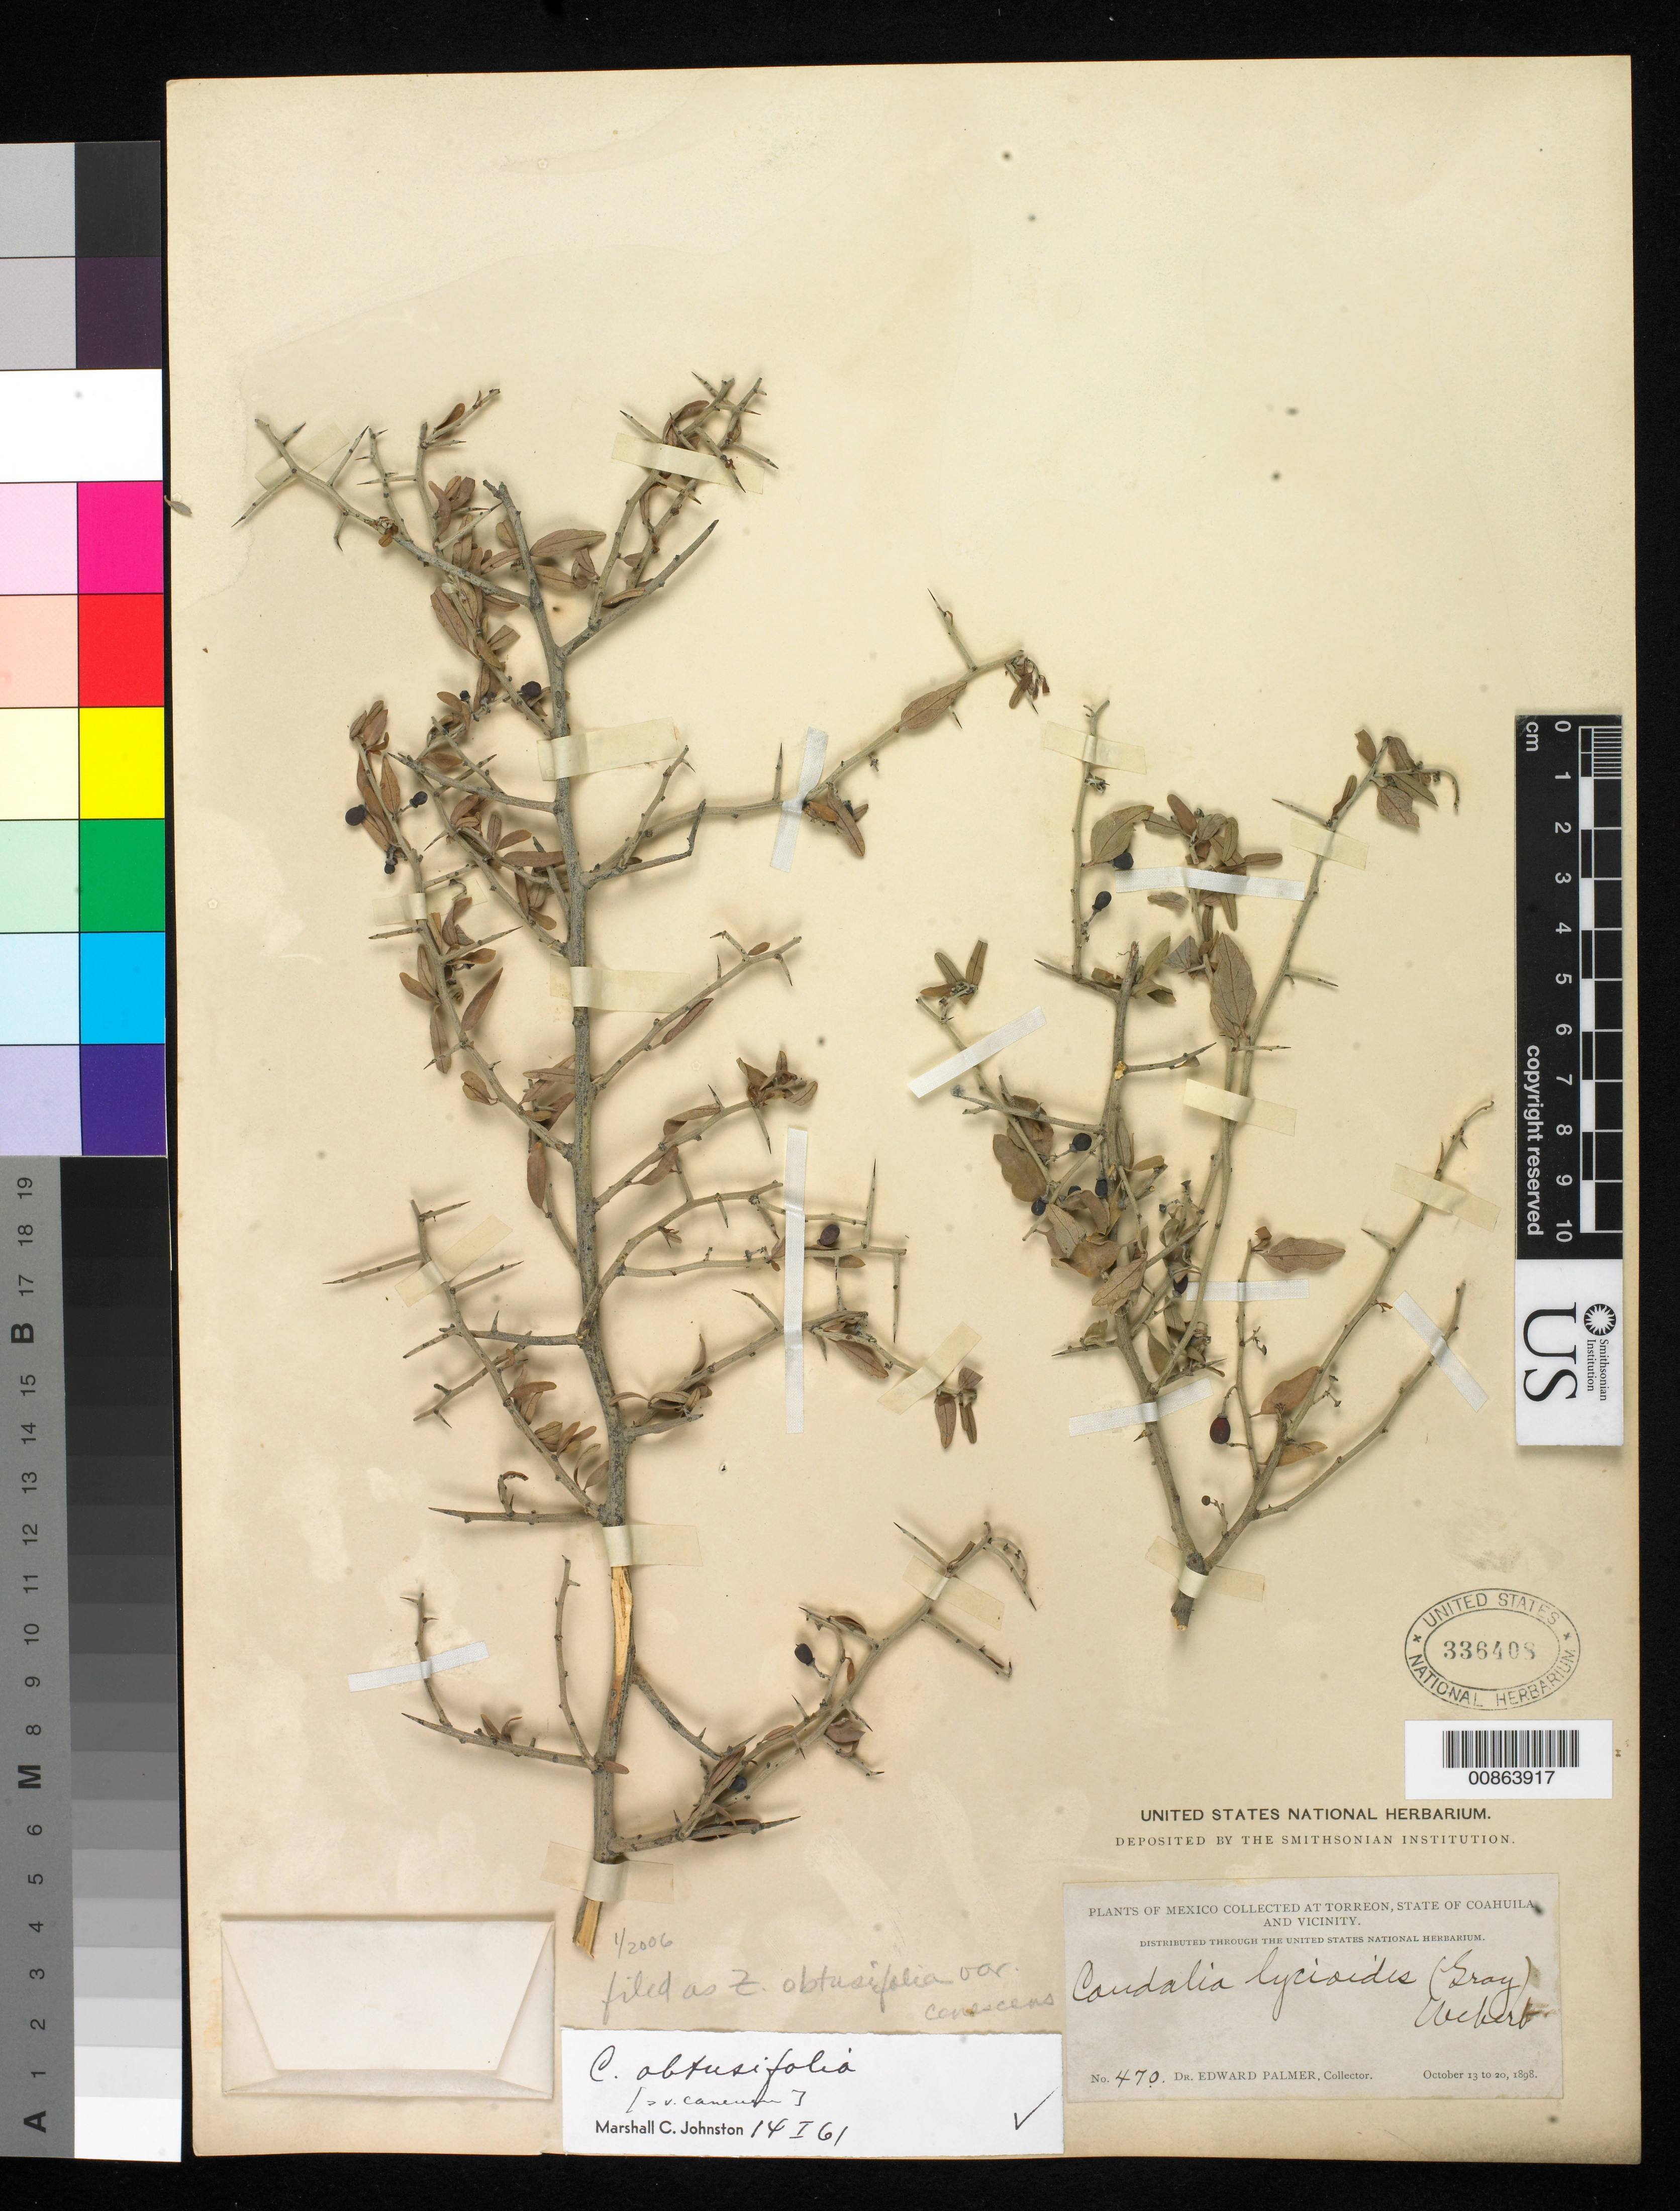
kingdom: Plantae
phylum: Tracheophyta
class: Magnoliopsida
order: Rosales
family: Rhamnaceae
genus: Sarcomphalus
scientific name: Sarcomphalus obtusifolius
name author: (Hook. ex Torr. & A. Gray) Hauenschild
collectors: E. Palmer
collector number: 470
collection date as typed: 13 Oct 1898 to 20 Oct 1898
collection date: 1898-10-13/1898-10-20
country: Mexico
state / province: Coahuila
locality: Torreon, Coahuila and vicinity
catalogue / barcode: US 336408